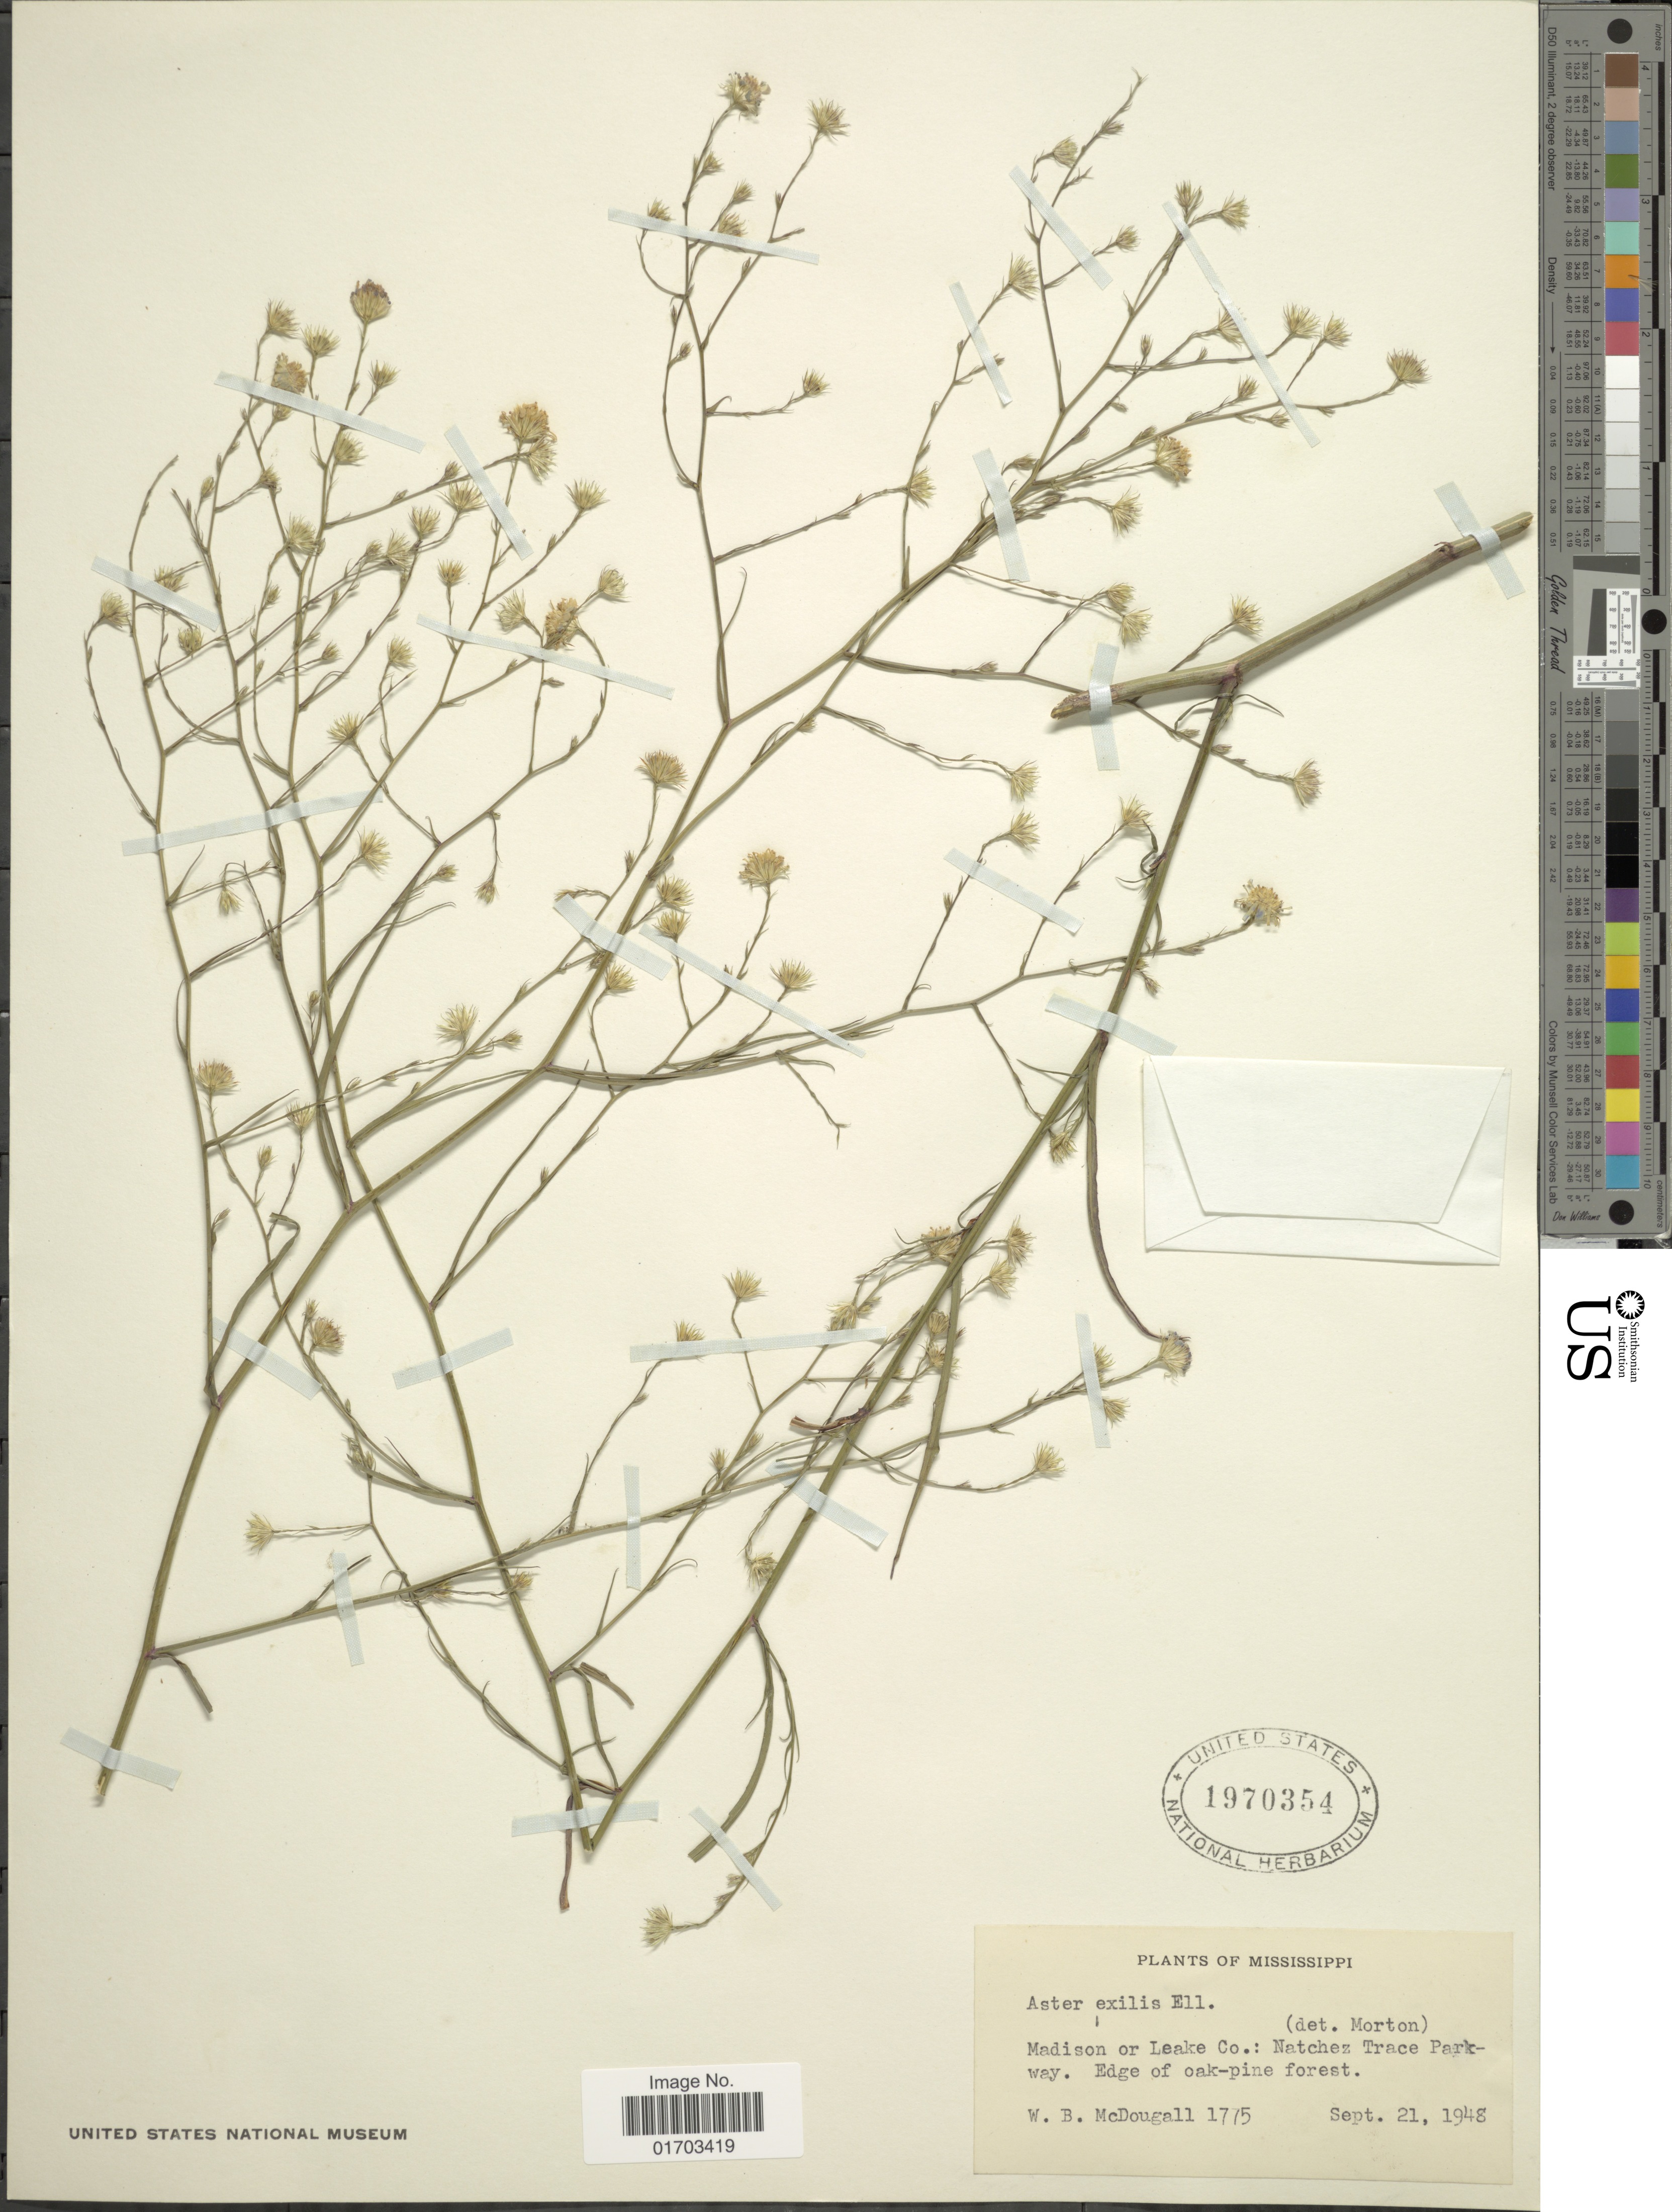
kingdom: Plantae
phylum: Tracheophyta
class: Magnoliopsida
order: Asterales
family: Asteraceae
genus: Symphyotrichum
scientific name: Symphyotrichum subulatum var. ligulatum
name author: (Shinners) S.D. Sundb.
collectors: W. B. McDougall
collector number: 1775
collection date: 1948-09-21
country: United States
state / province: Mississippi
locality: Madison or Leake Co.: Natchez Trace Parkway, edge of oak-pine forest.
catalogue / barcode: US 1970354